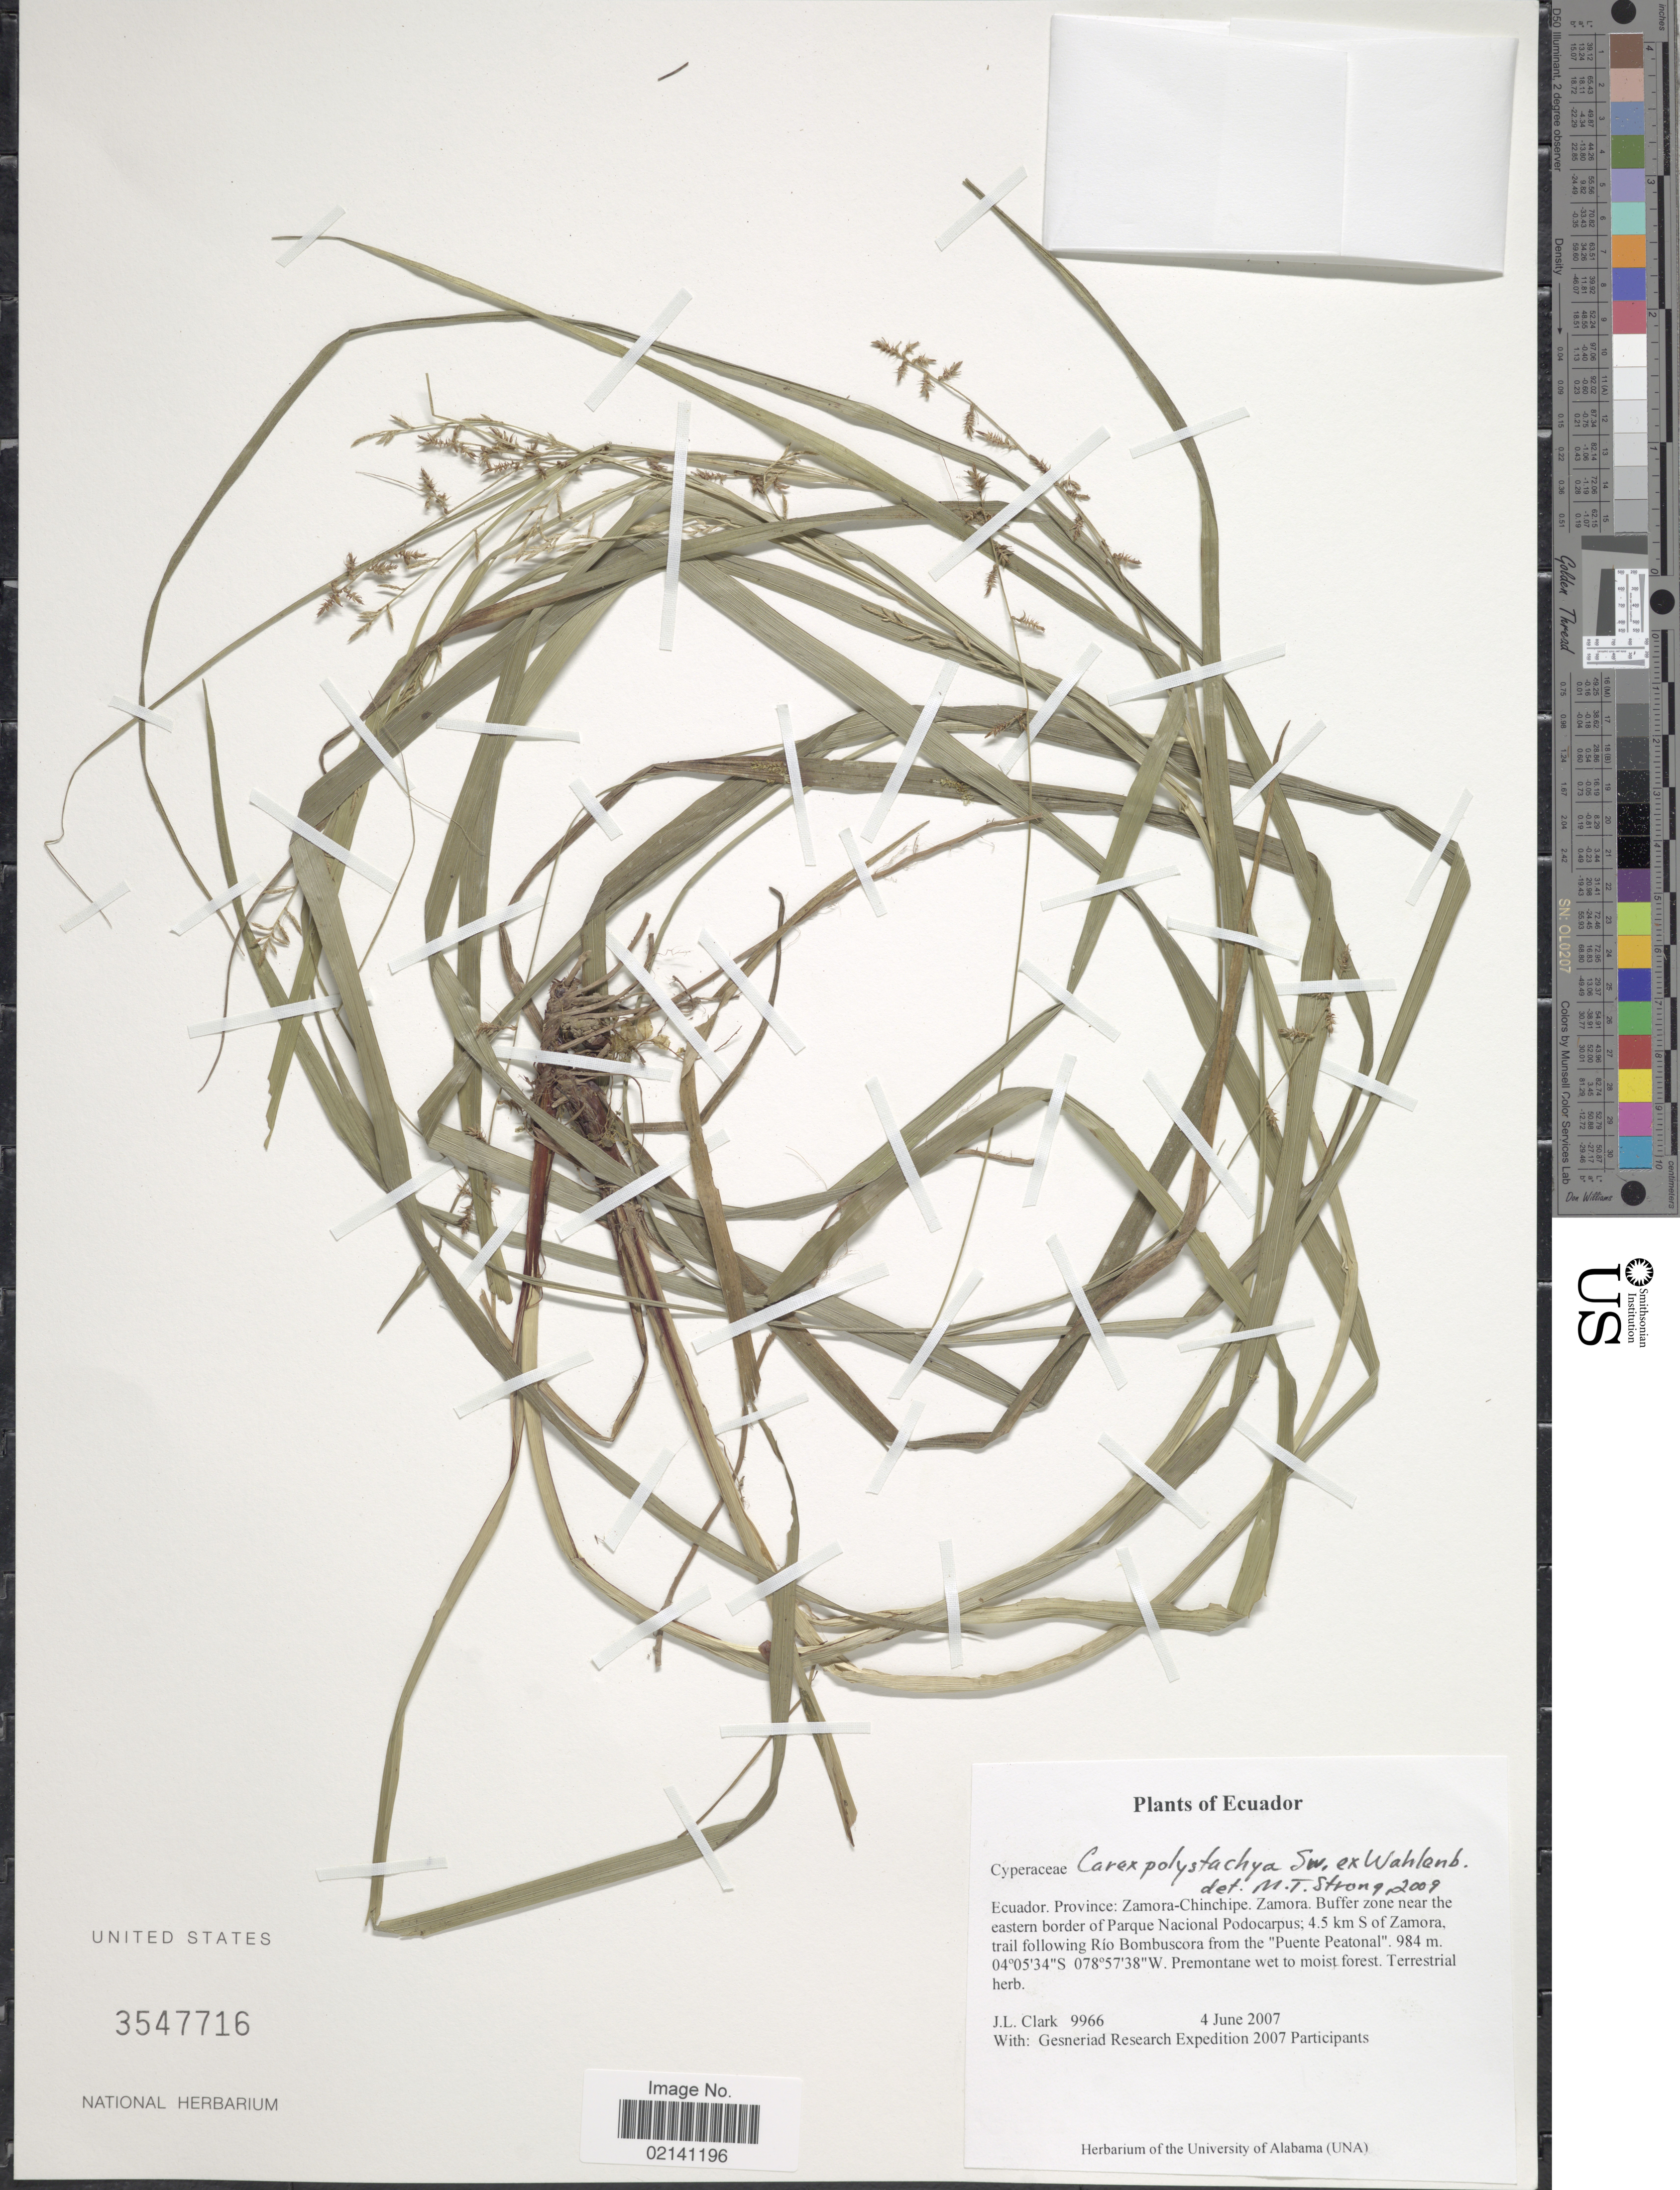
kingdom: Plantae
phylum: Tracheophyta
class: Liliopsida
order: Poales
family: Cyperaceae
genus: Carex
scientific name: Carex polystachya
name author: Sw. ex Wahlenb.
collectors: J. L. Clark & Gesneriad Research Expedition 2007 Participants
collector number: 9966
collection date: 2007-06-04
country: Ecuador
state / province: Zamora-Chinchipe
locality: Zamora, Buffer zone near the eastern border of Parque Nacional Podocarpus; 4.5 km S of Zamora, trail following Rio Bombuscora from the "Puente Peatonal".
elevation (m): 984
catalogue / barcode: US 3547716